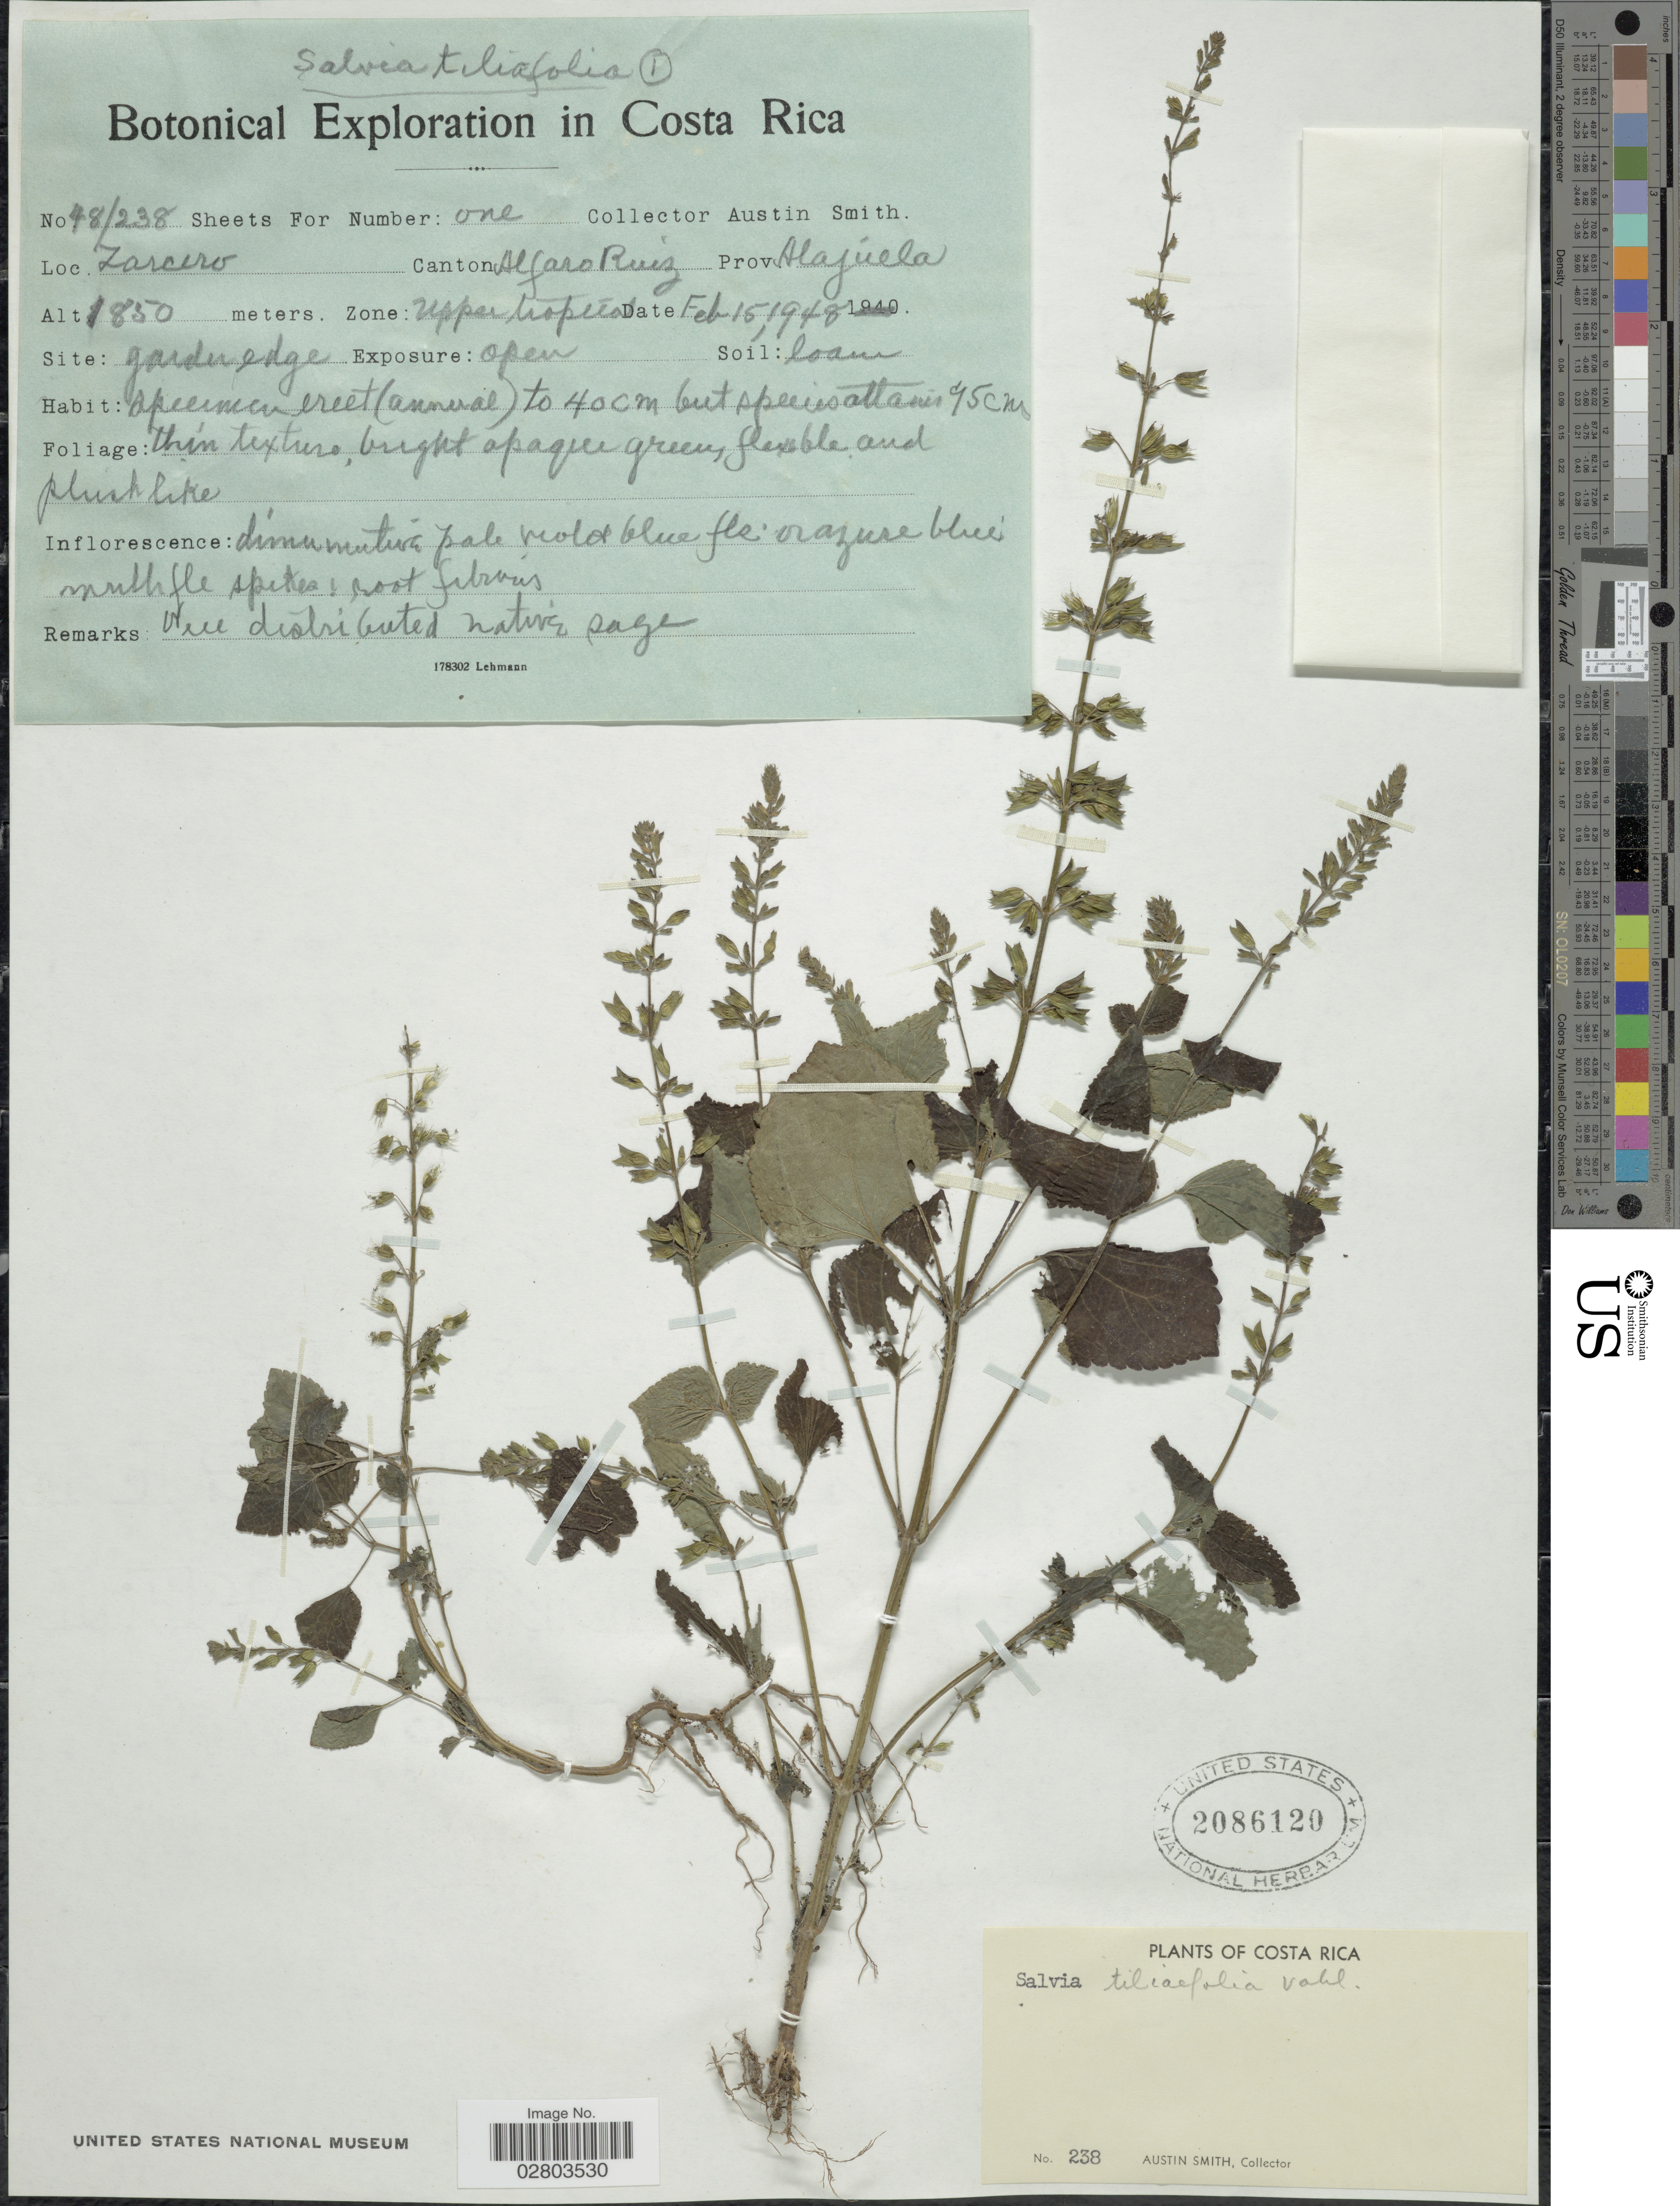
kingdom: Plantae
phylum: Tracheophyta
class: Magnoliopsida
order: Lamiales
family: Lamiaceae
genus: Salvia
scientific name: Salvia tiliifolia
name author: Vahl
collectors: Aust P. Smith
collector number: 48/238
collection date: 1948-02-15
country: Costa Rica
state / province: Alajuela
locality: Zarcero Canton Alfaro Ruiz. Zone: Upper tropical.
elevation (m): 1850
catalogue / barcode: US 2086120